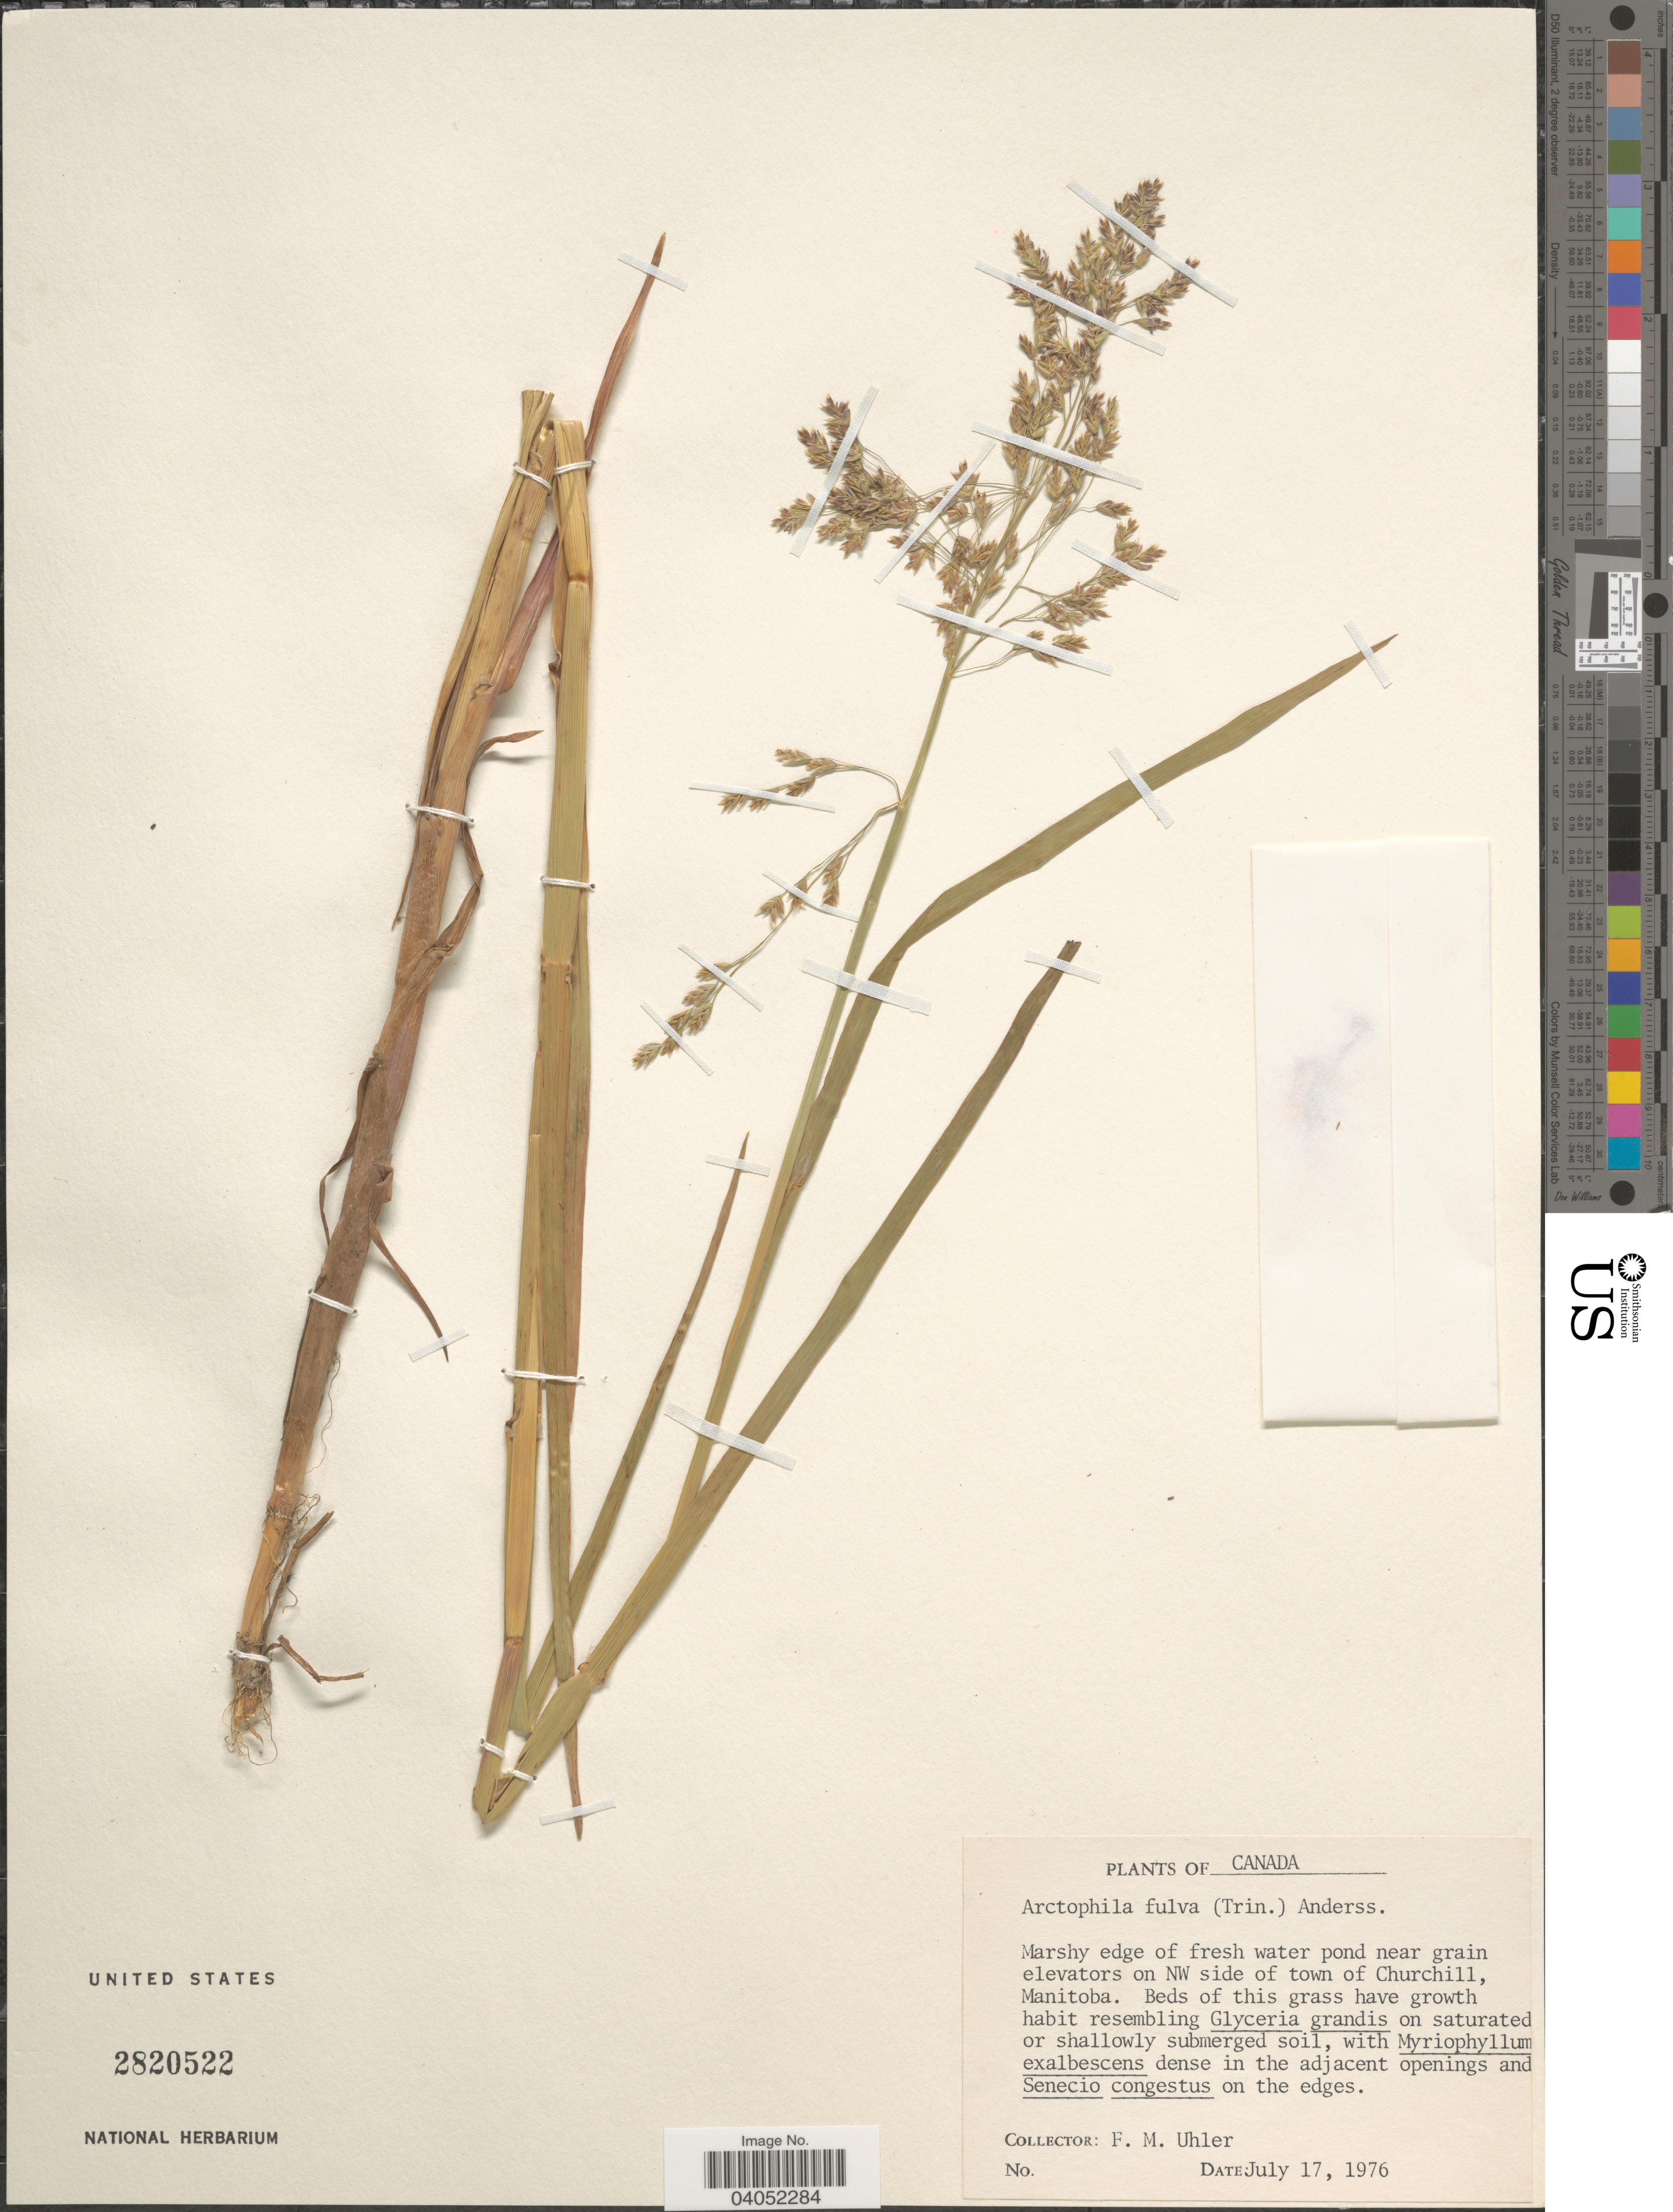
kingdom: Plantae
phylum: Tracheophyta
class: Liliopsida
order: Poales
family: Poaceae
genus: Arctophila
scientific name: Arctophila fulva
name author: (Trin.) Andersson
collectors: F. M. Uhler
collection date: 1976-07-17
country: Canada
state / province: Manitoba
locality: Near grain elevators on NW side of town of Churchill.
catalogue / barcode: US 2820522